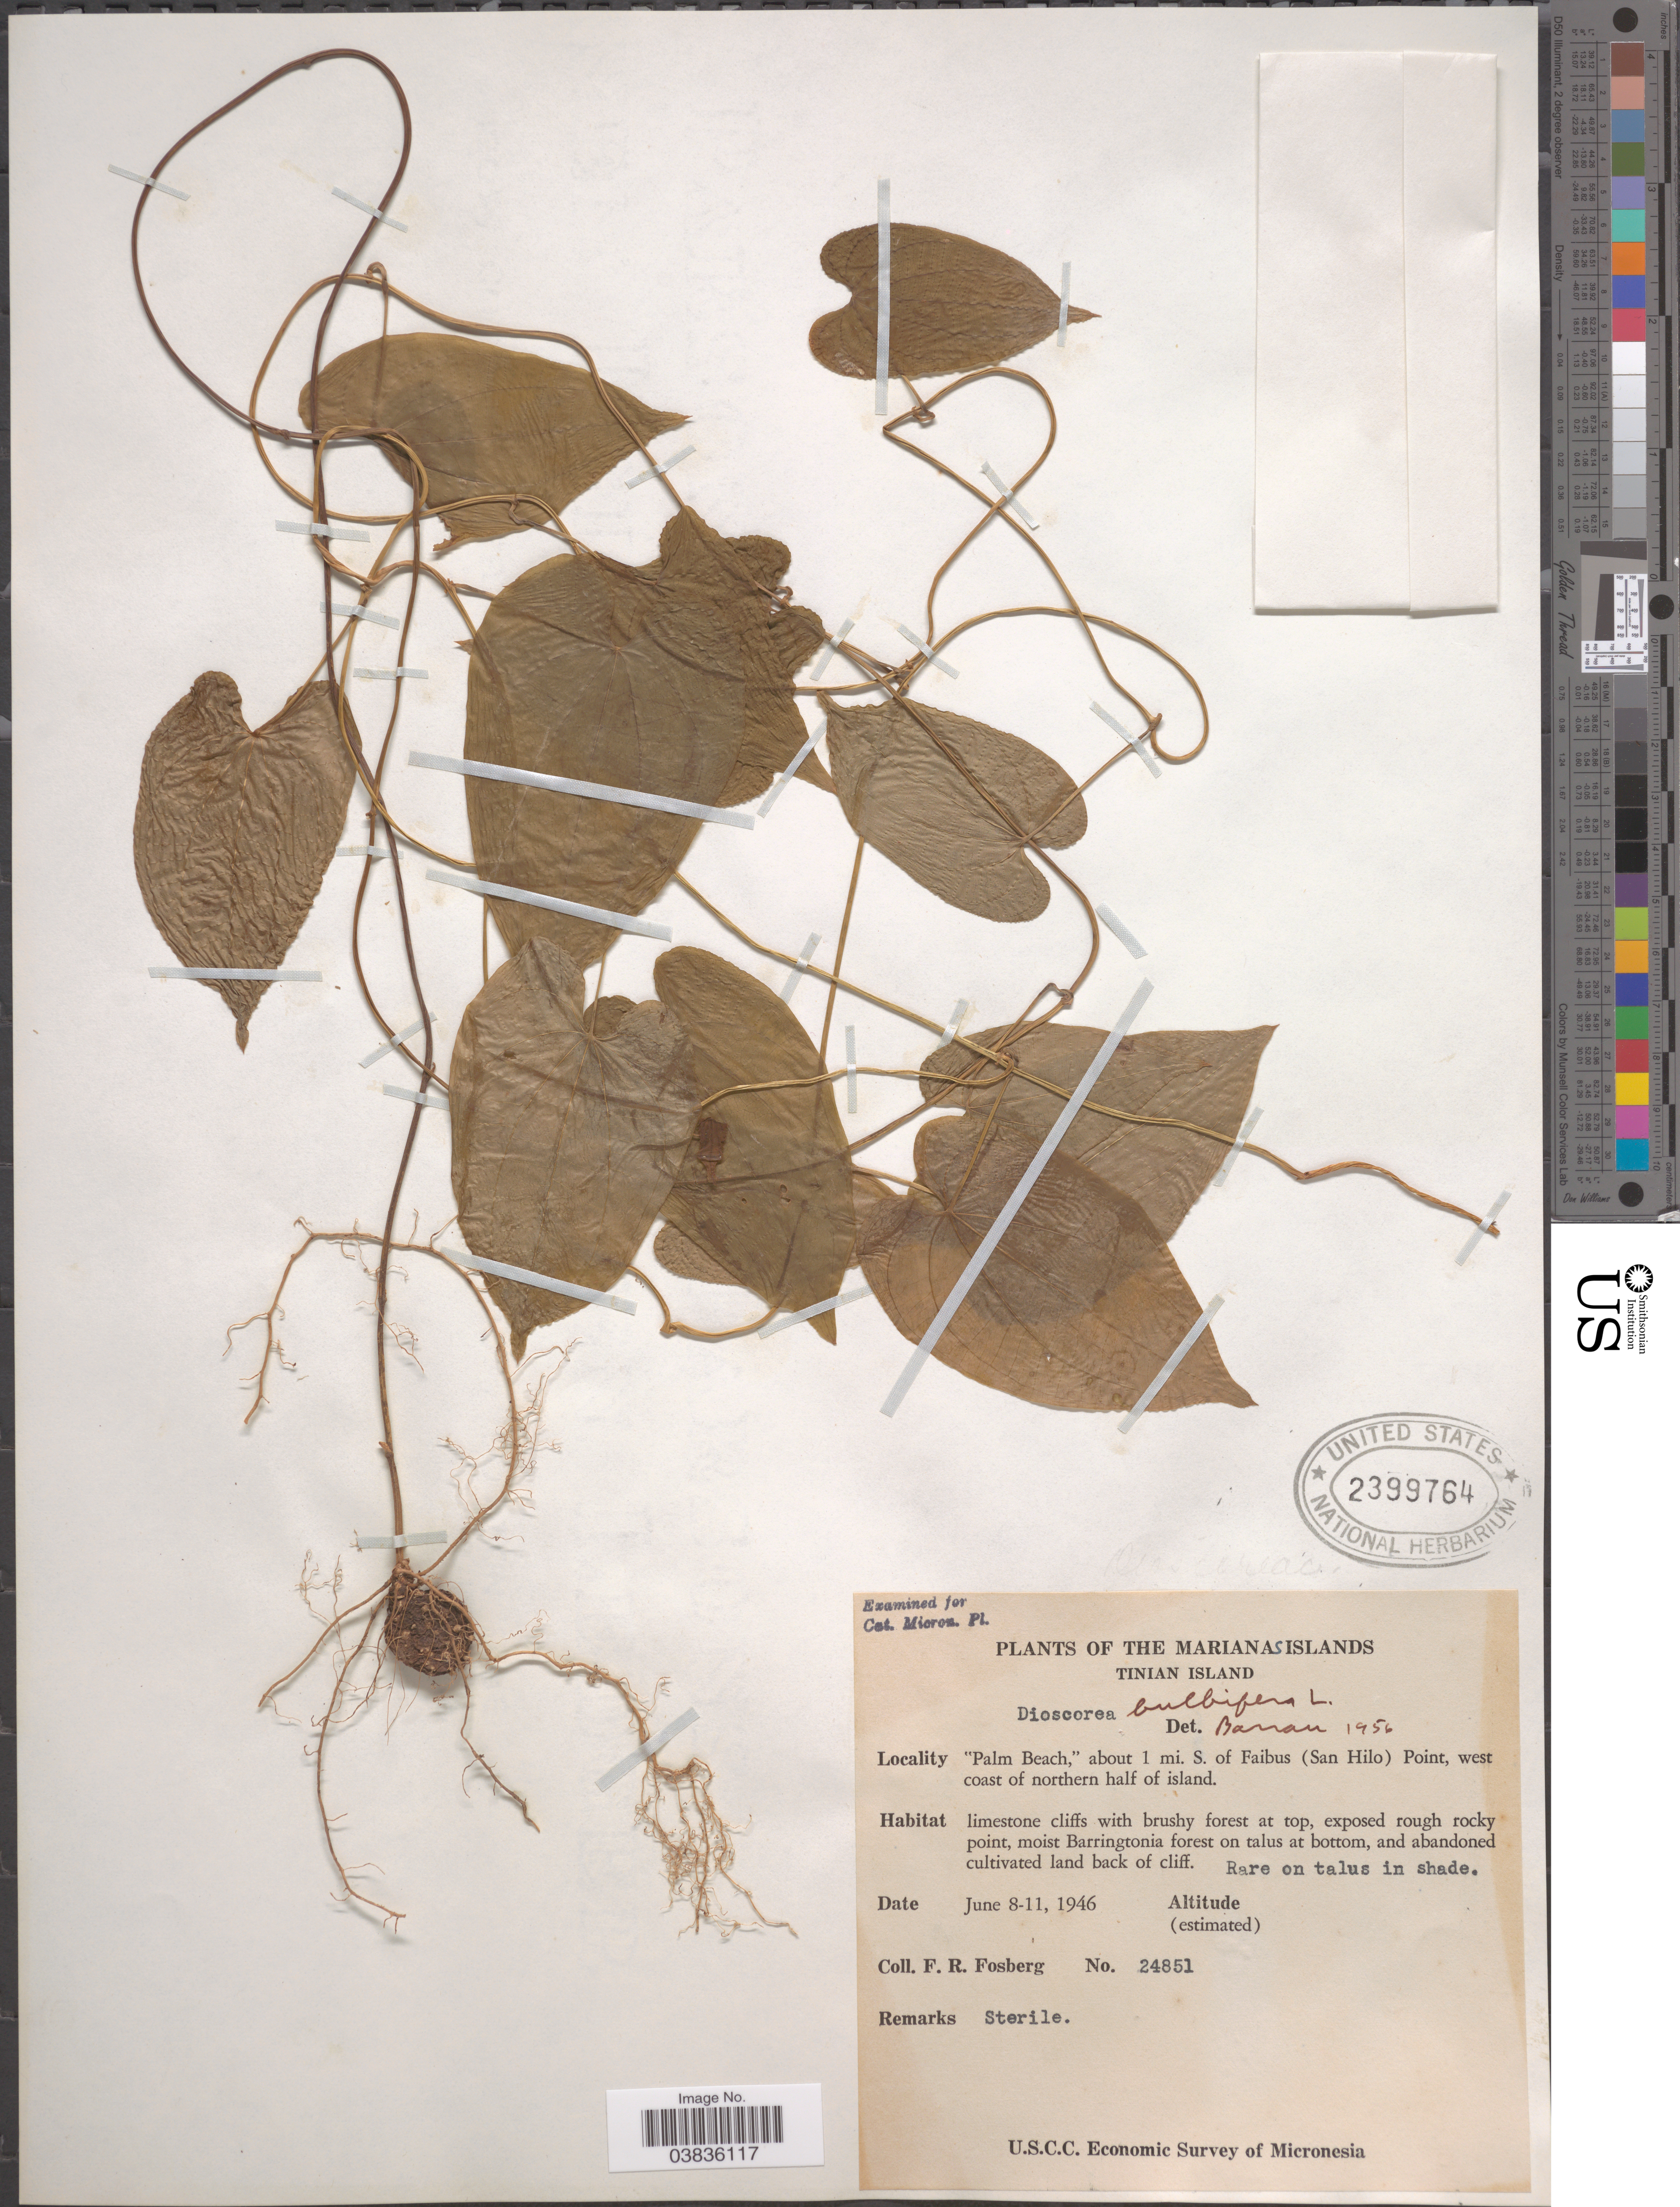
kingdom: Plantae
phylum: Tracheophyta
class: Liliopsida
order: Dioscoreales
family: Dioscoreaceae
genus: Dioscorea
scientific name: Dioscorea bulbifera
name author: L.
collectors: F. R. Fosberg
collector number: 24851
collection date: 1946-06-08/1946-06-11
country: Northern Mariana Islands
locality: The Marianas Islands. Tinian Island. "Palm Beach," about 1 mi. S. of Faibus (San Hilo) Point, west coast of northern half of island.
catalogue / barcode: US 2399764